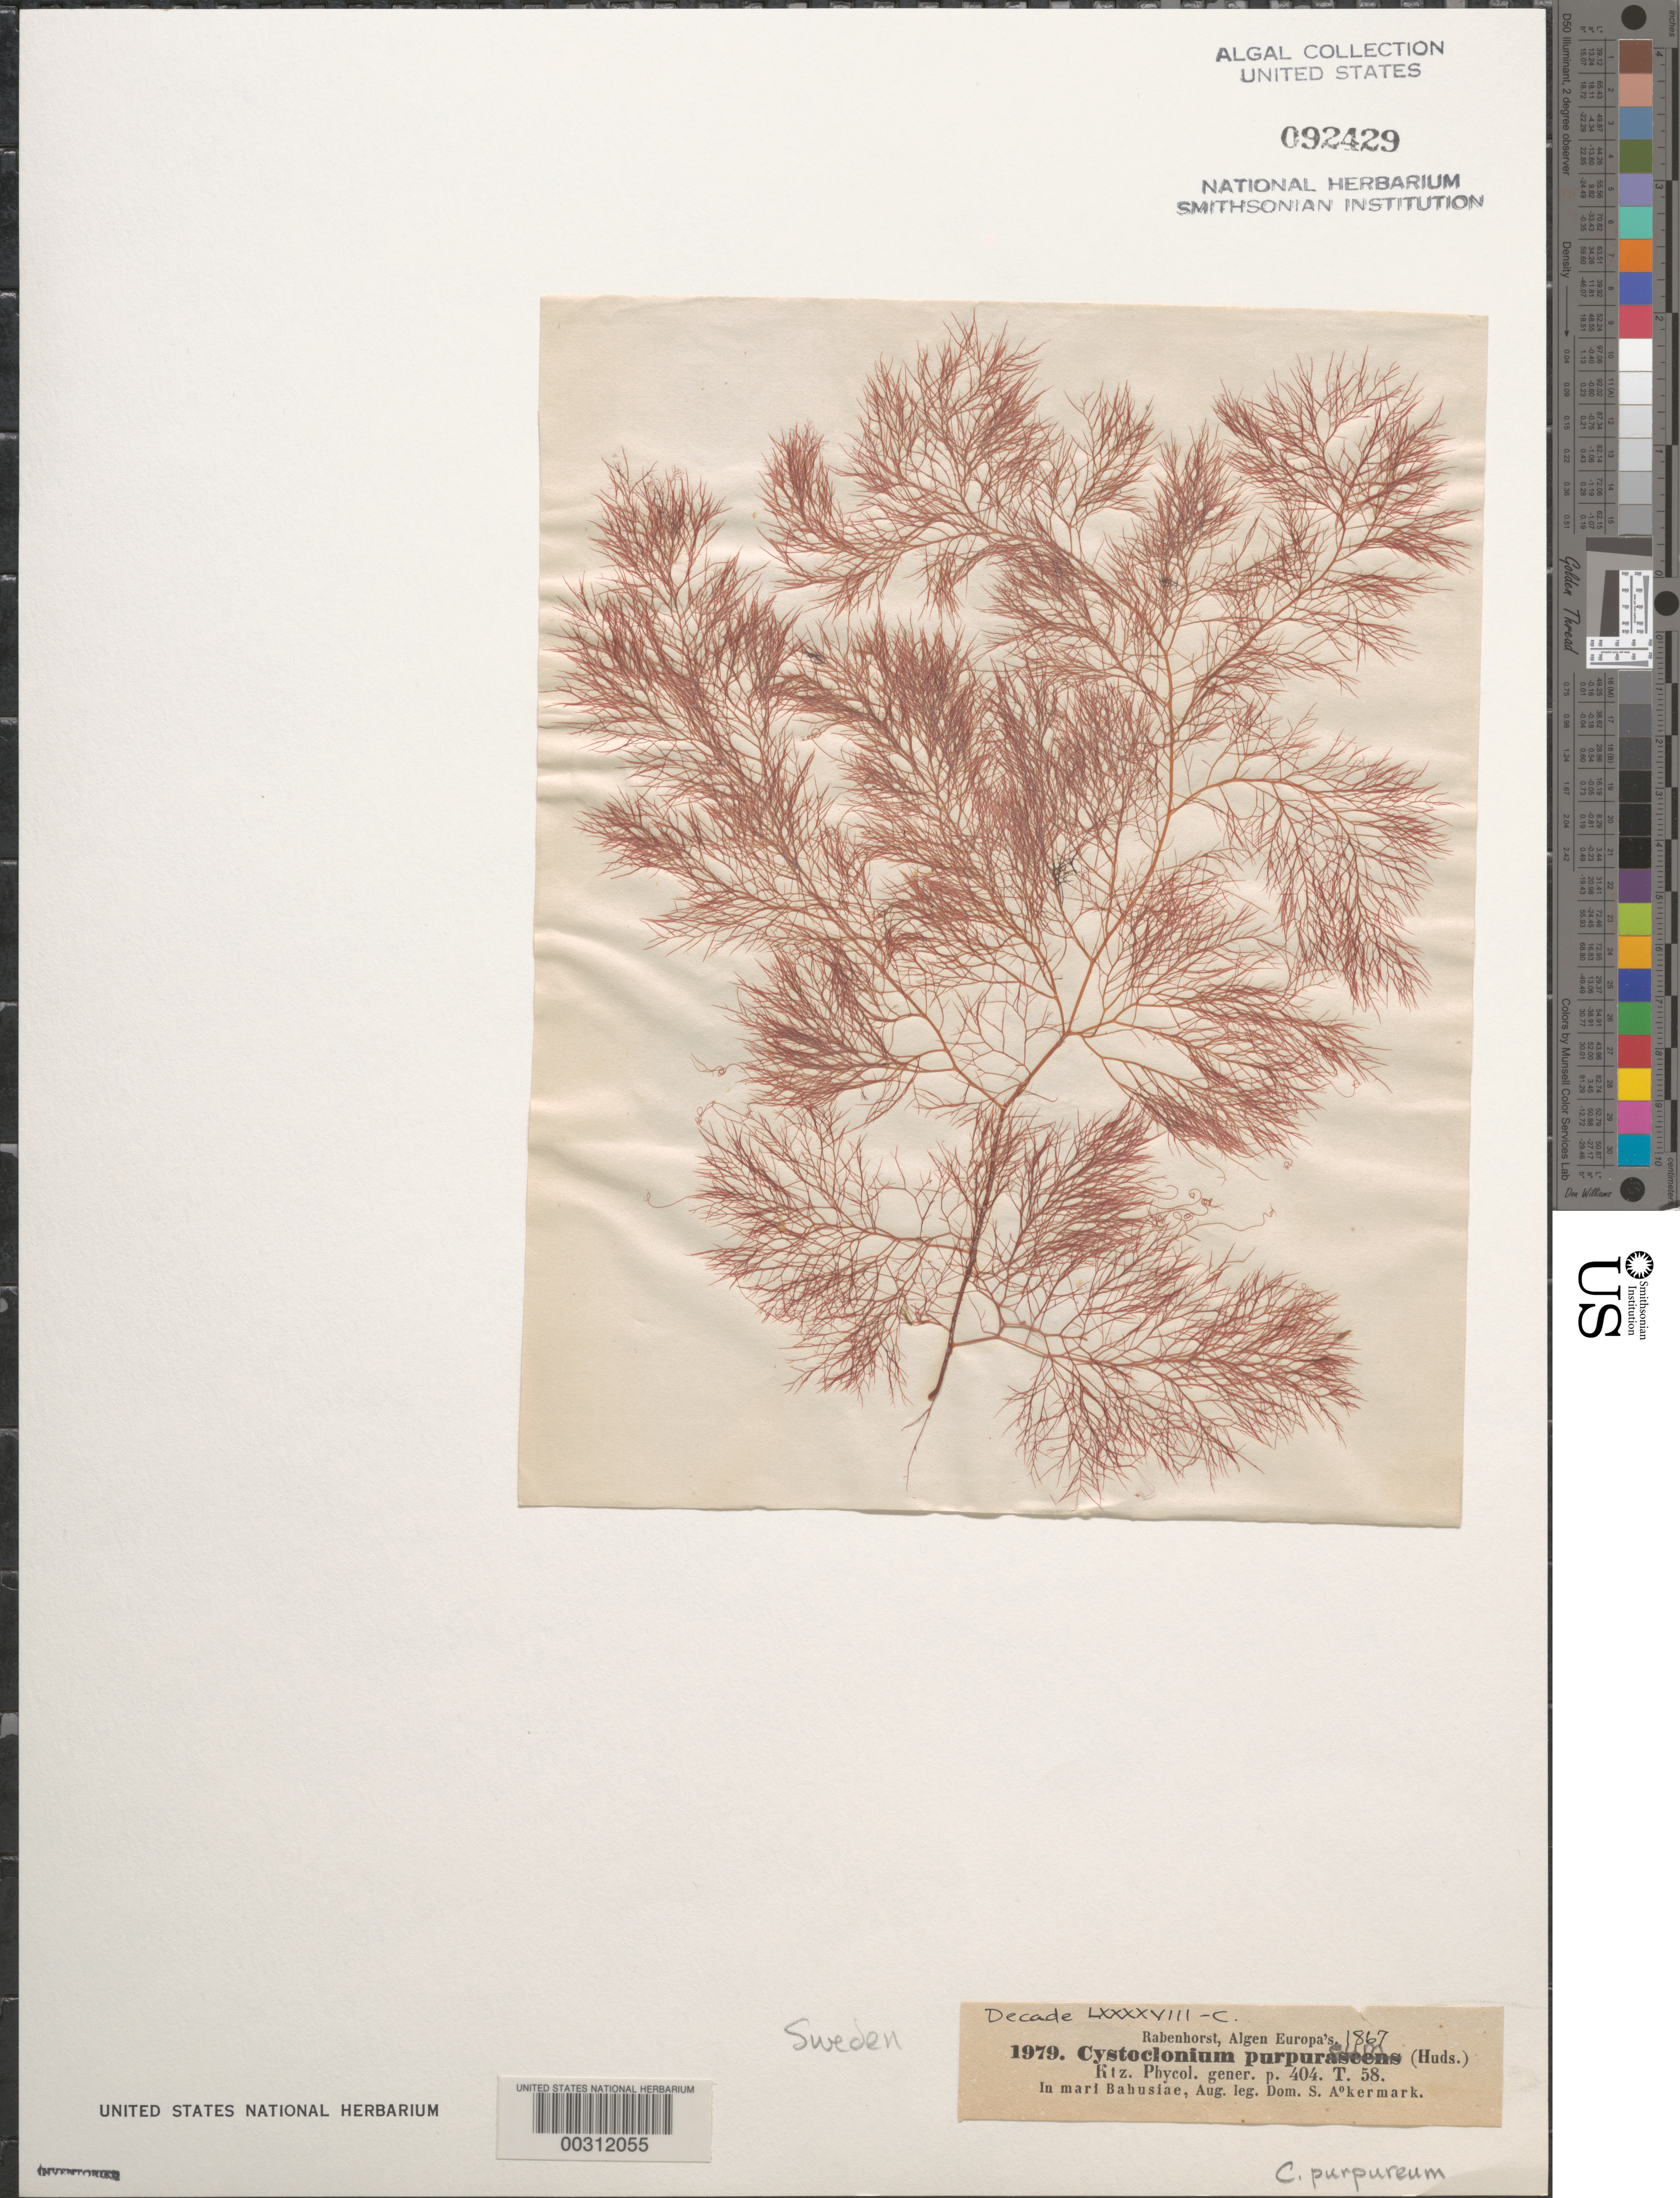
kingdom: Plantae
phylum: Rhodophyta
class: Florideophyceae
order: Gigartinales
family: Cystocloniaceae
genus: Cystoclonium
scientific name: Cystoclonium purpureum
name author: (Huds.) Batters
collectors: S. Akermark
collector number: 1979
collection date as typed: Aug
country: Sweden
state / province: Västra Götaland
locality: Bohus Bay (mari bahusiae)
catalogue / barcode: US 92429